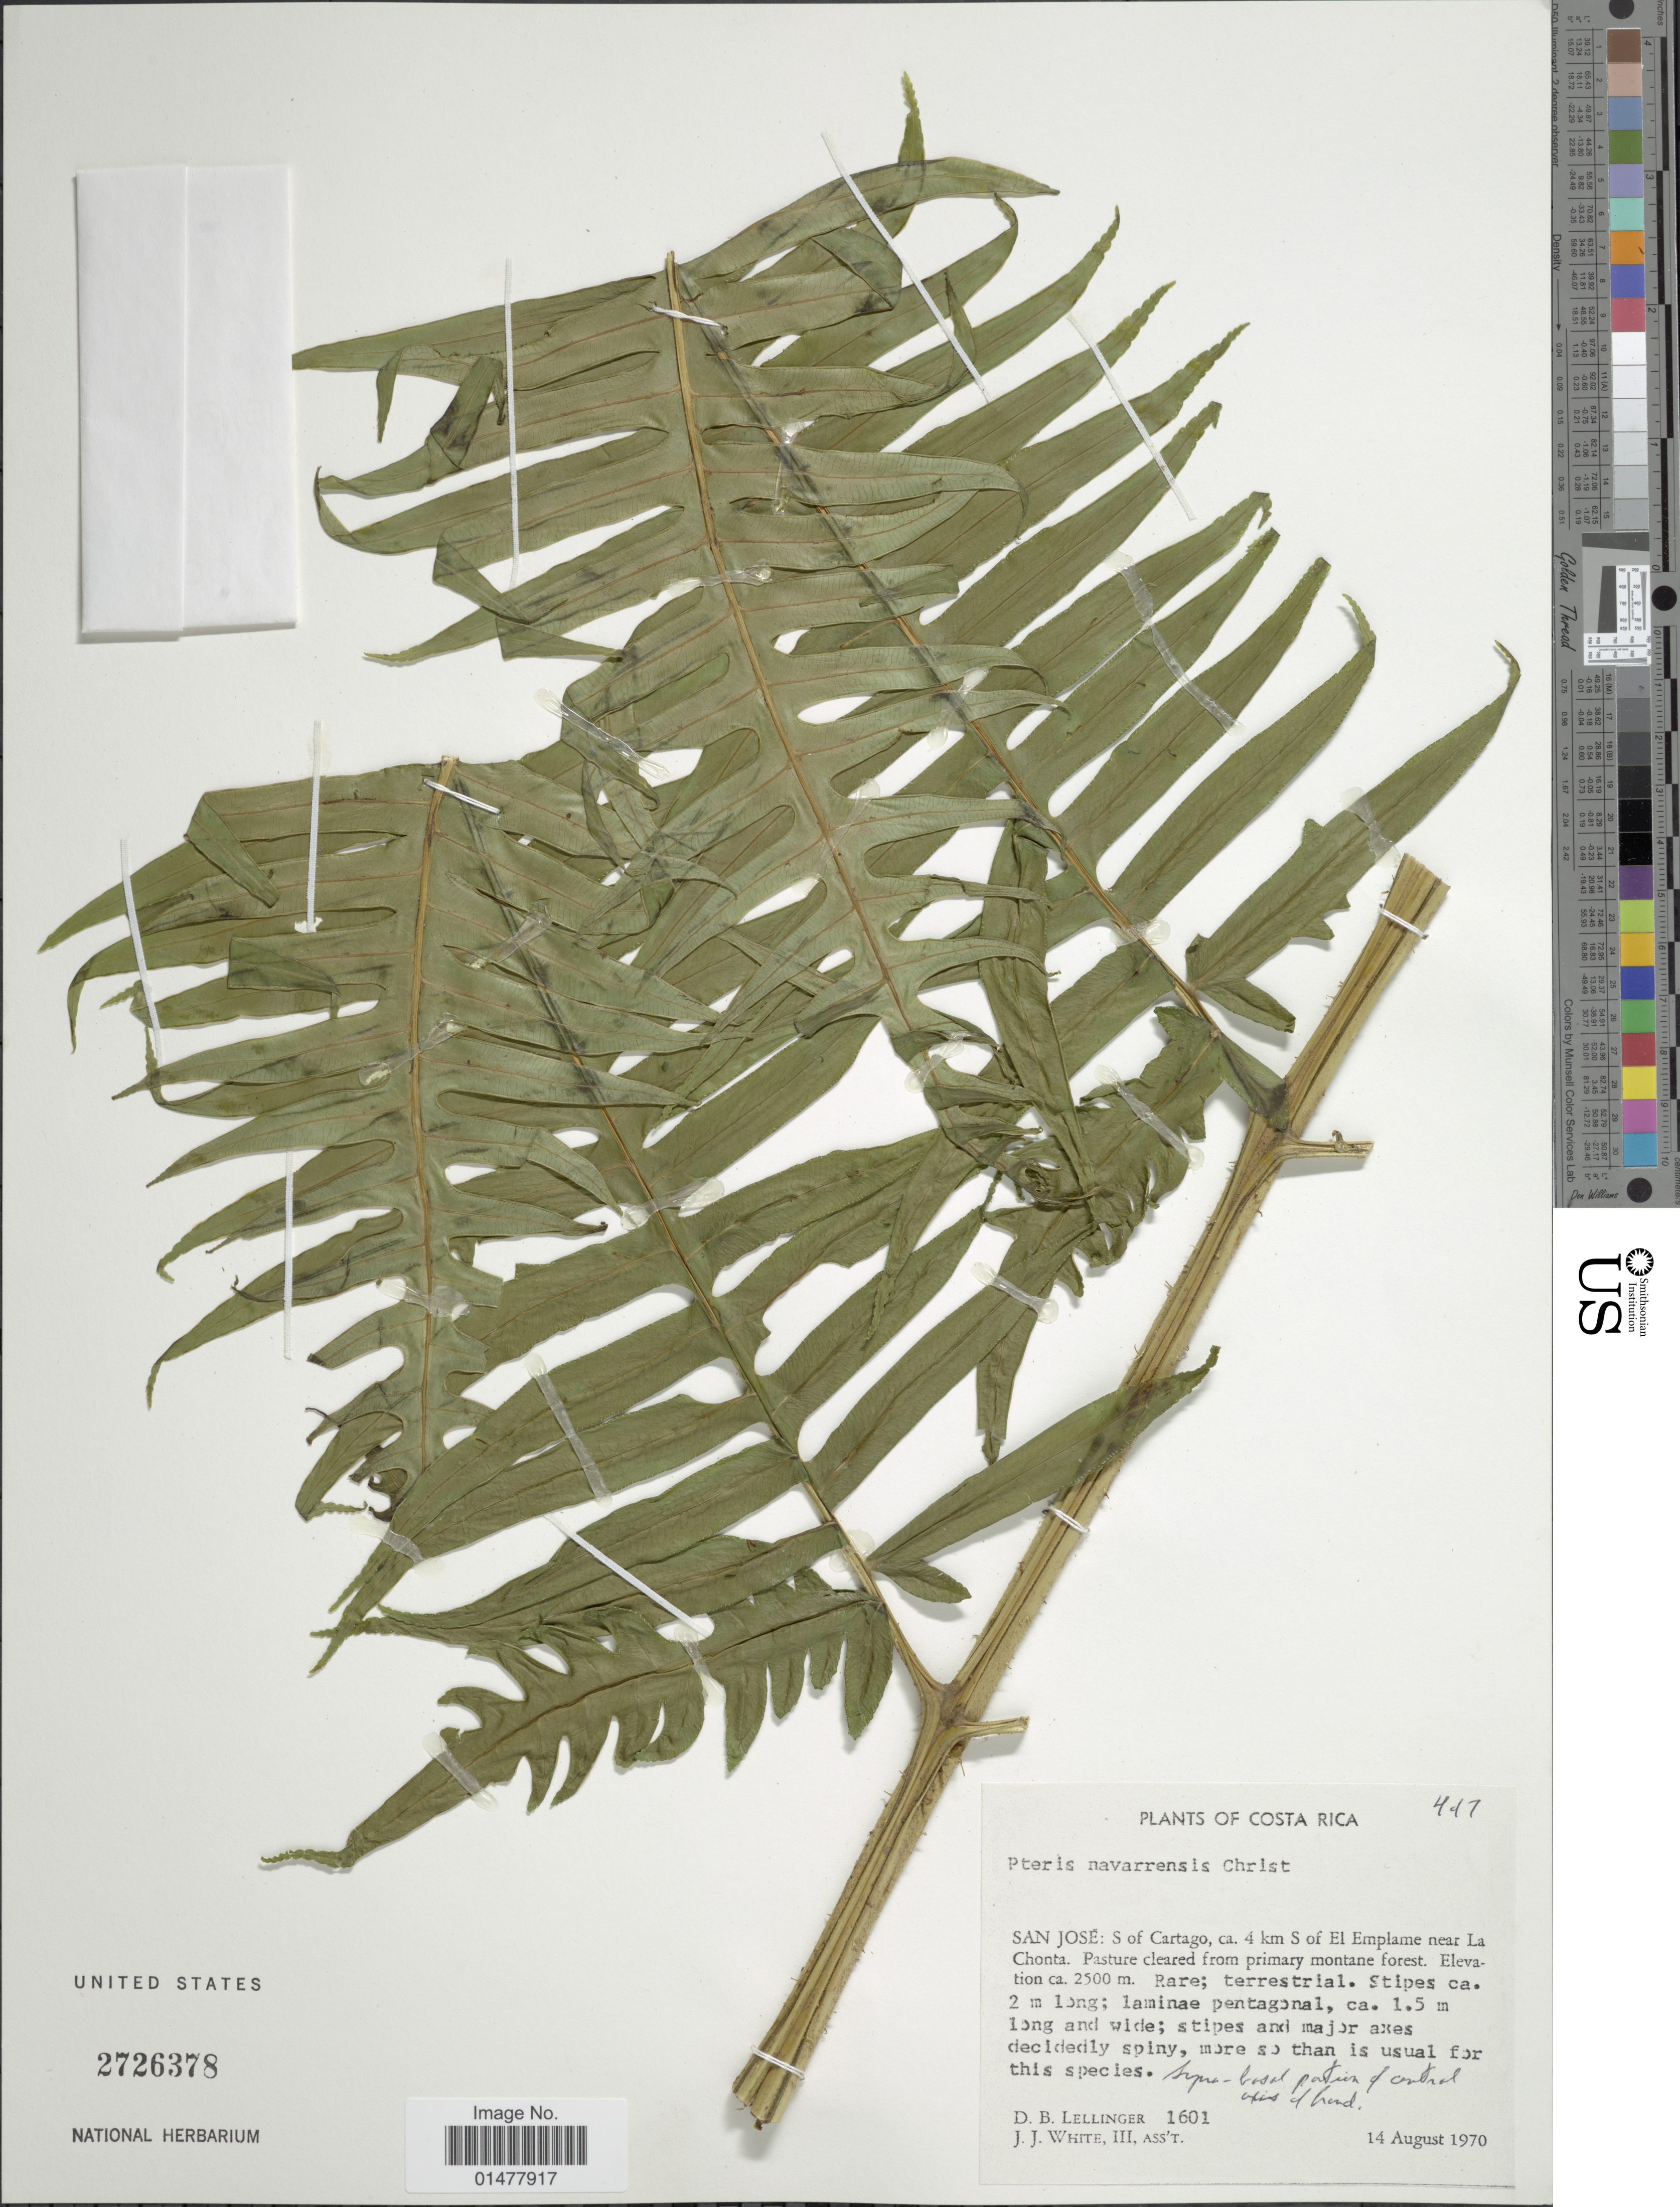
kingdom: Plantae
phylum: Tracheophyta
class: Polypodiopsida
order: Polypodiales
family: Pteridaceae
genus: Pteris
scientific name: Pteris navarrensis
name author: Christ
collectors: D. B. Lellinger & J. J. White III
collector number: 1601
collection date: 1970-08-14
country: Costa Rica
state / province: San José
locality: PLants of Costa Rica, San José: S of Cartago, ca. 4km S of El Emplame near La Chonta, pasture cleared from primary montane forest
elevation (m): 2500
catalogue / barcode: US 2726378